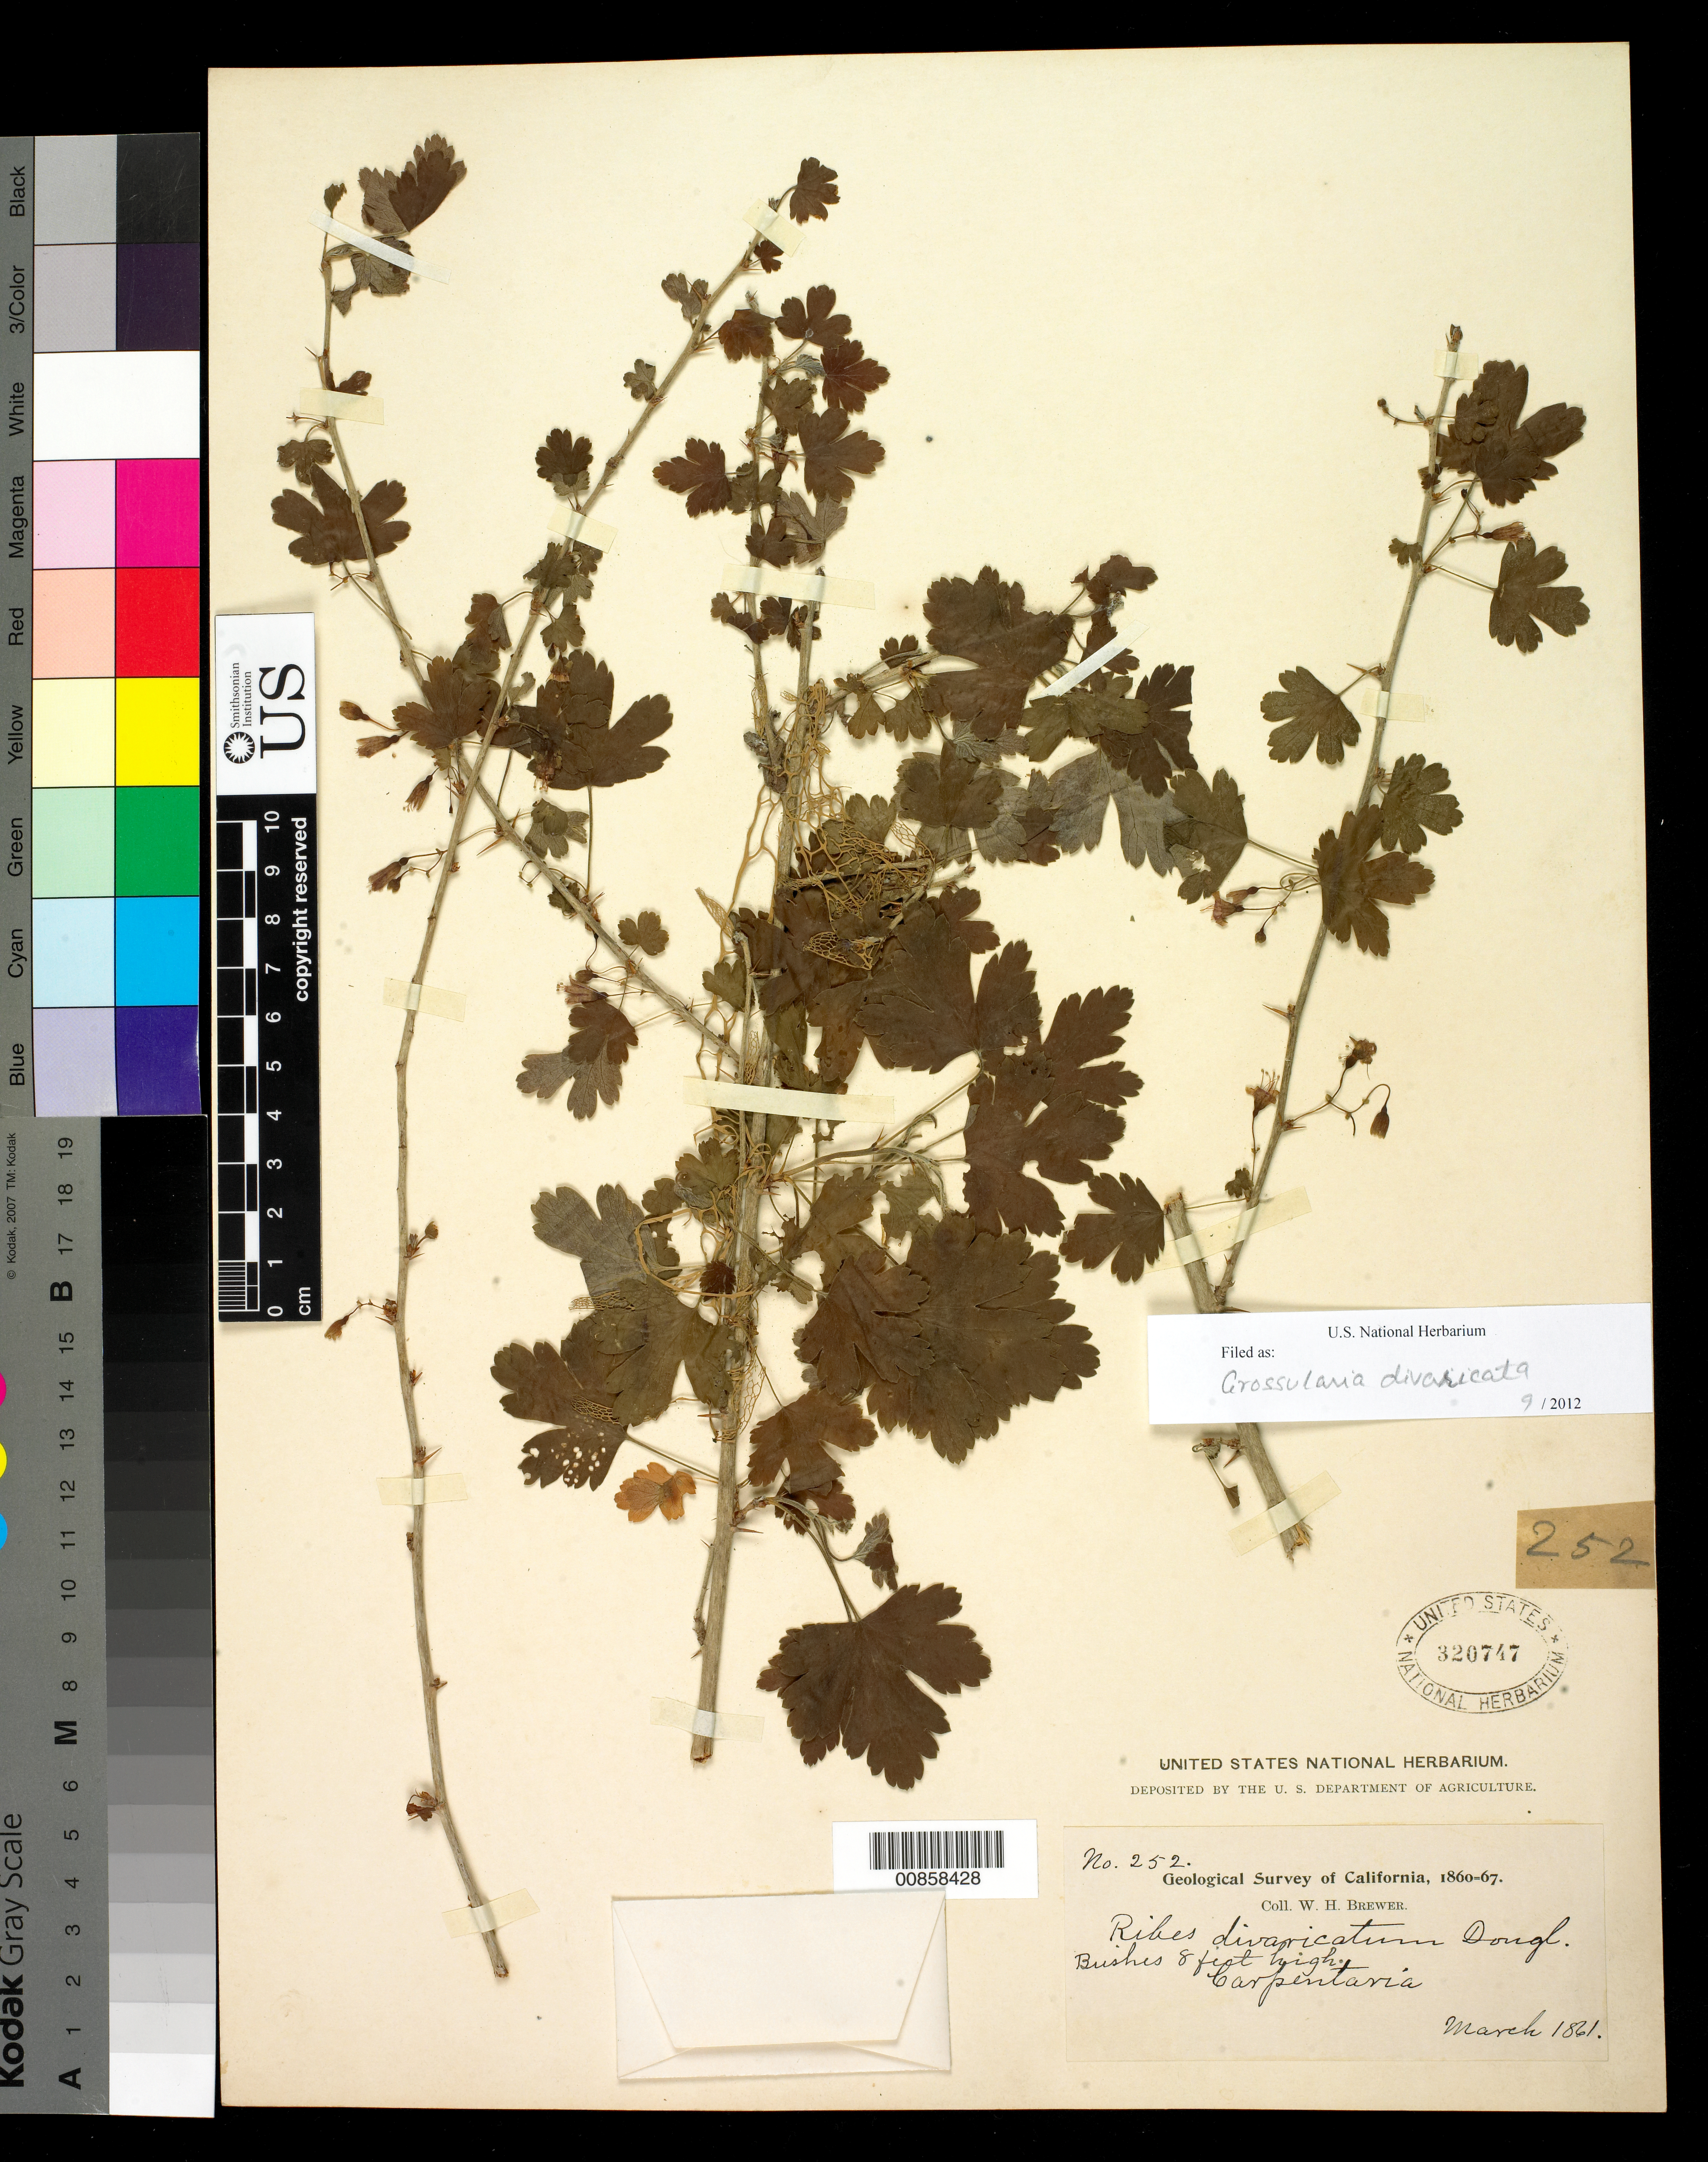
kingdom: Plantae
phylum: Tracheophyta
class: Magnoliopsida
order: Saxifragales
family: Grossulariaceae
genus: Ribes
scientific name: Ribes divaricatum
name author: Douglas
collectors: W. H. Brewer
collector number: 252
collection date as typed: Mar 1861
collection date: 1861-03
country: United States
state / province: California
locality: Carpintaria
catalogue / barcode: US 320747